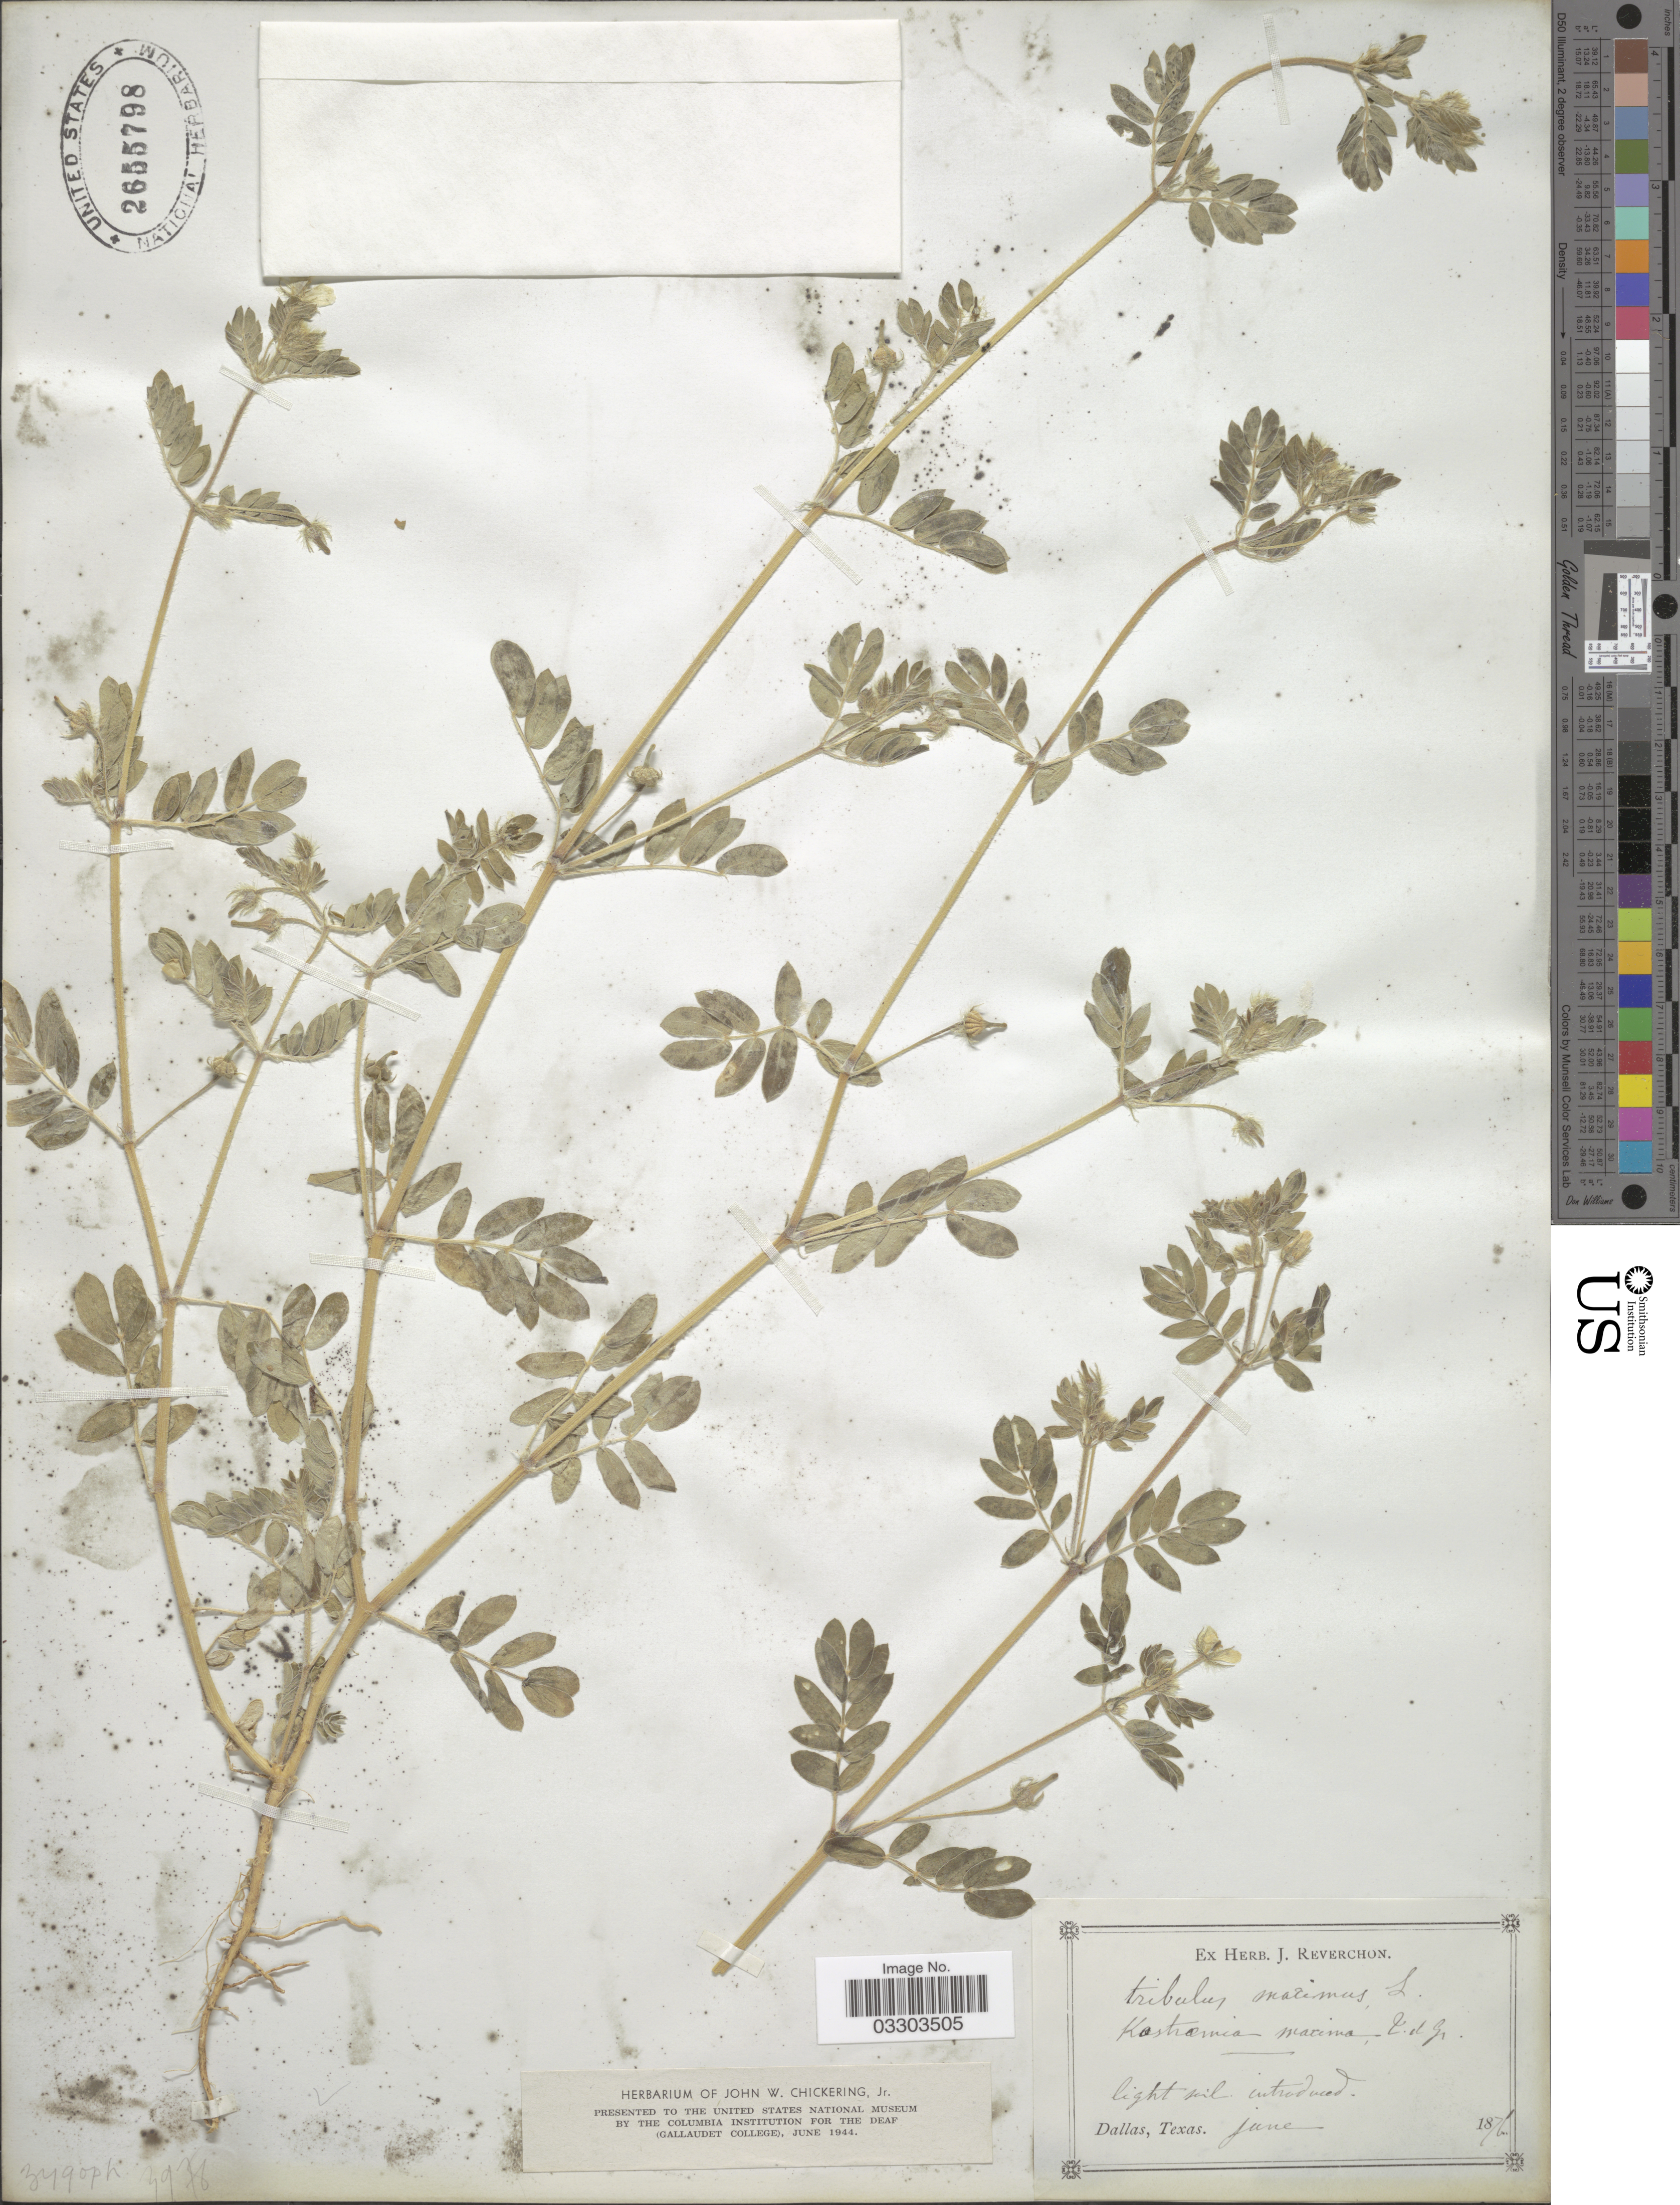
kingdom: Plantae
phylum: Tracheophyta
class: Magnoliopsida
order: Zygophyllales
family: Zygophyllaceae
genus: Tribulus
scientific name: Tribulus maximus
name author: L.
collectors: ex herb. J. Reverchon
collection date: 1876-06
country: United States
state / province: Texas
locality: Dallas.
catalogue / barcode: US 2655798